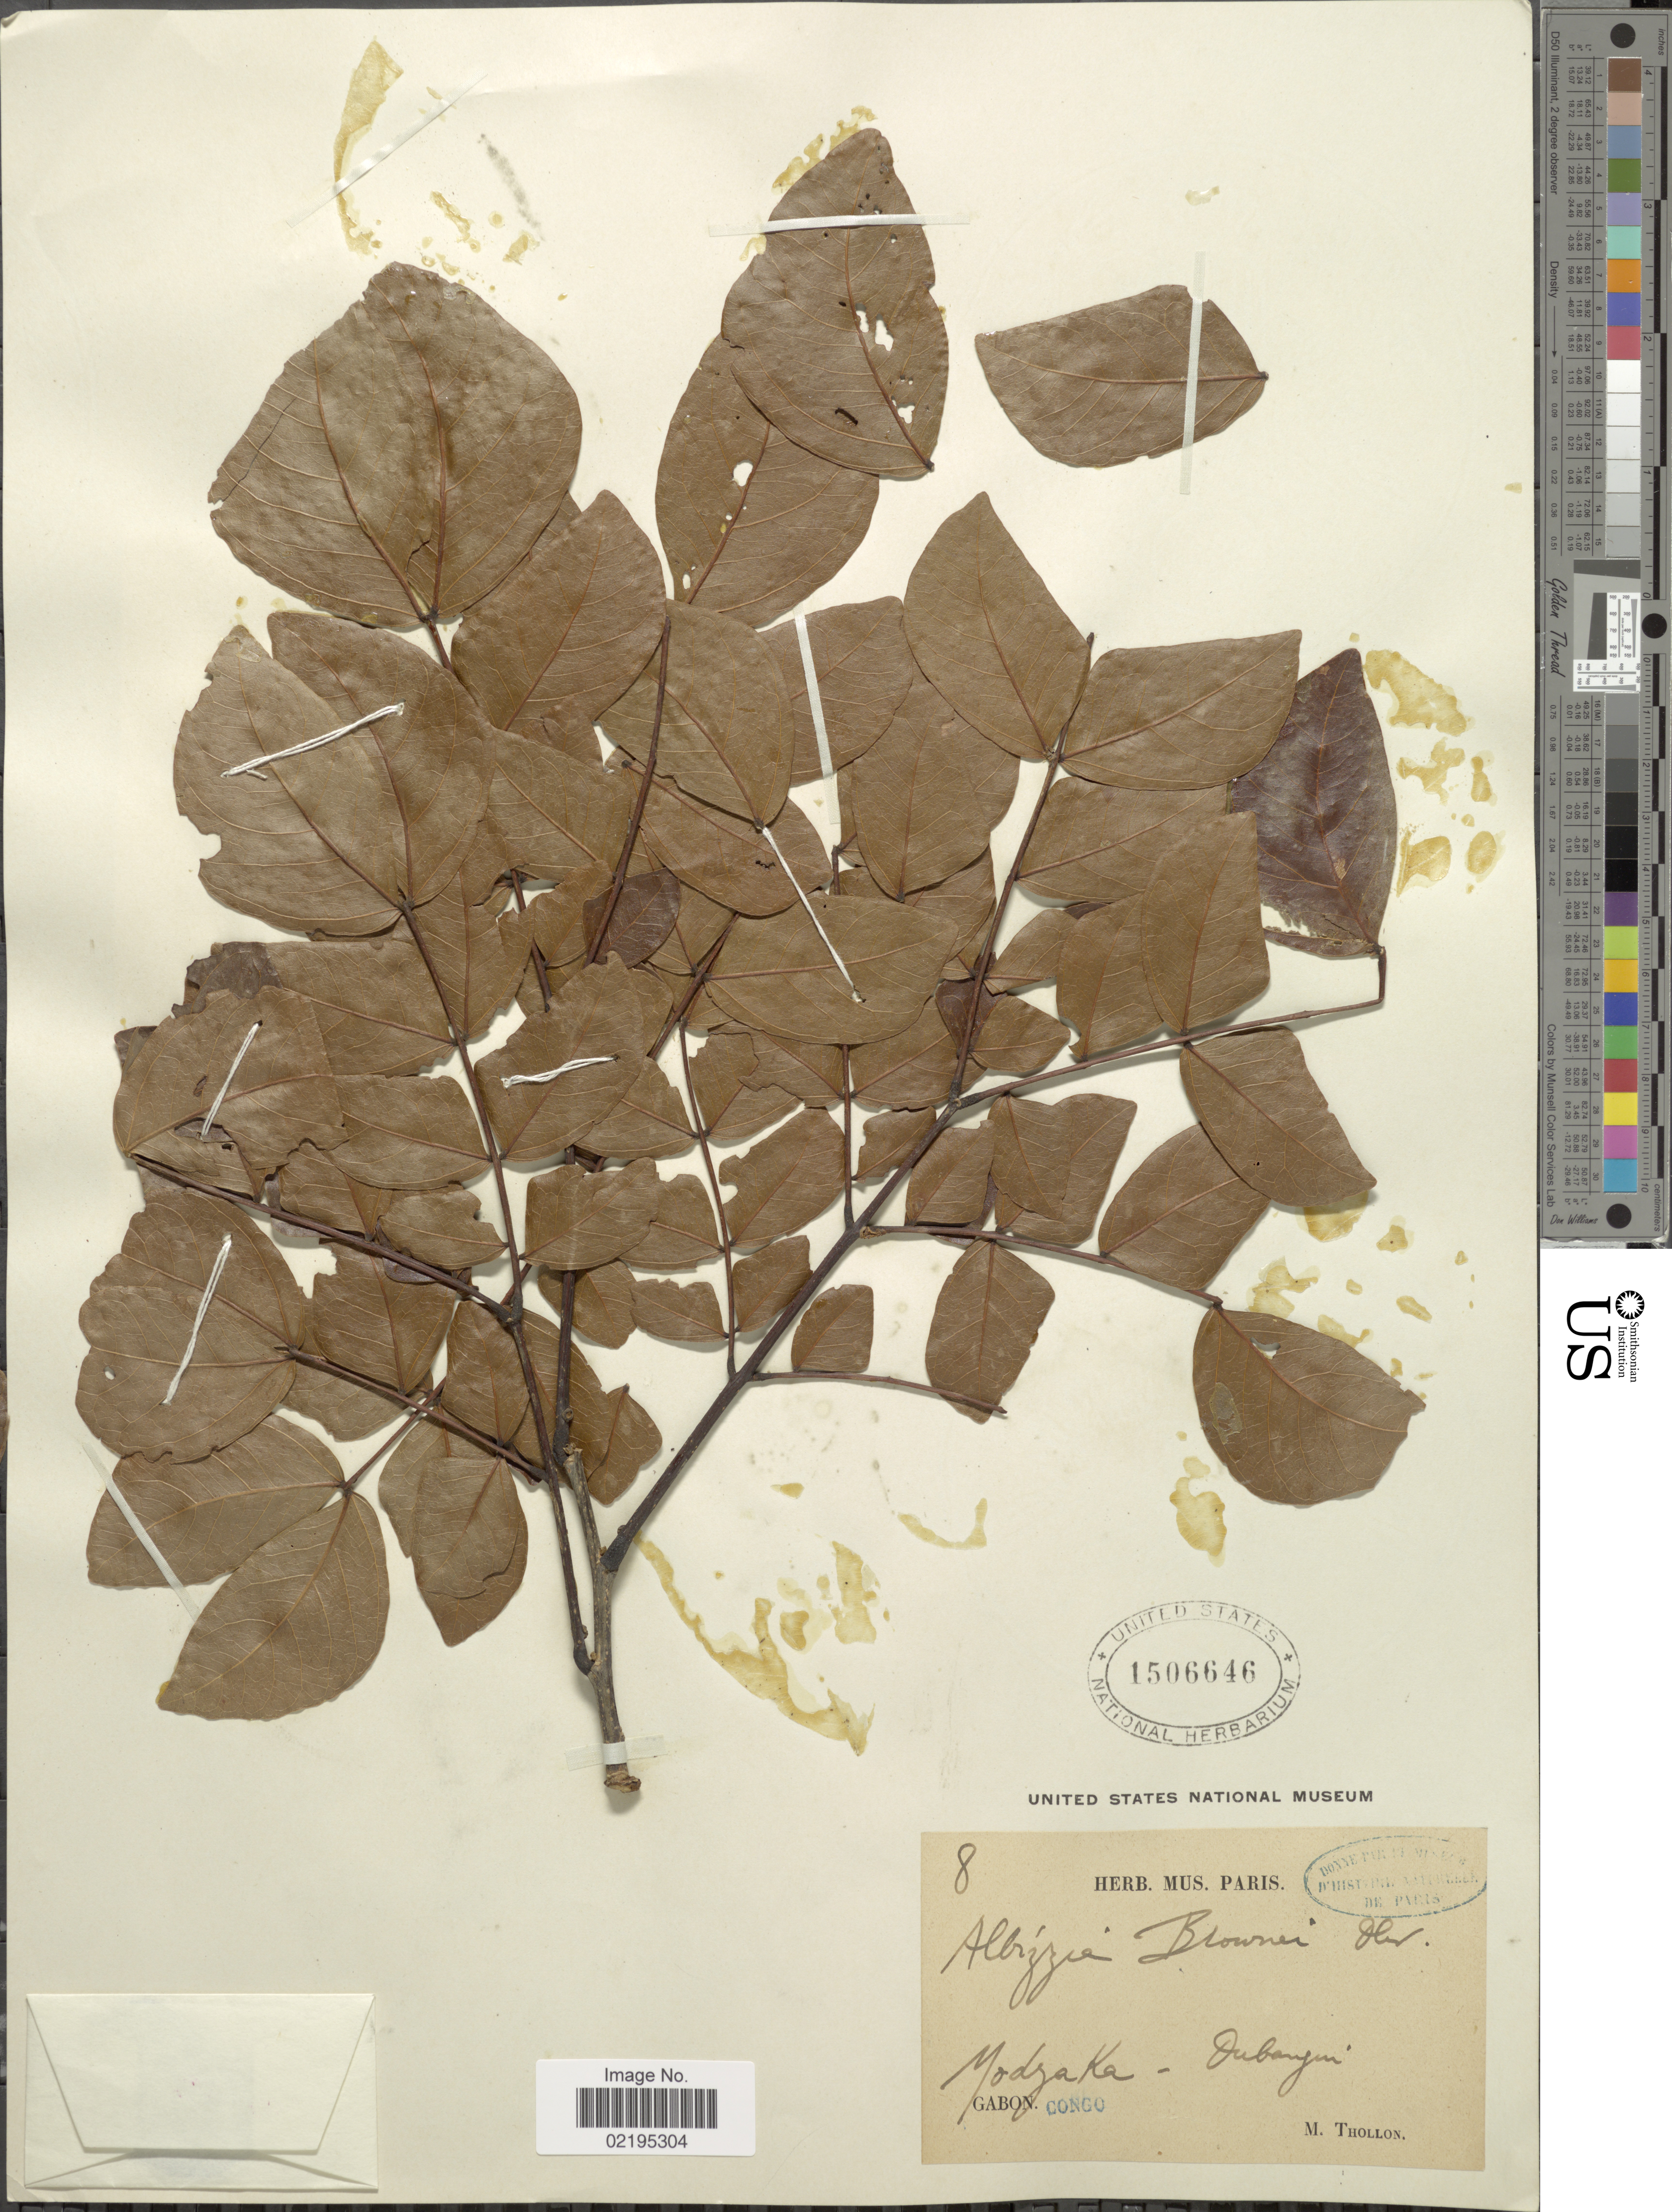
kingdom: Plantae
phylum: Tracheophyta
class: Magnoliopsida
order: Fabales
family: Fabaceae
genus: Albizia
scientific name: Albizia brownei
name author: (Walp.) Oliv.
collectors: M. Thollon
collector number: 8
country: Gabon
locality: Modraka - Oubayin, Congo [interpreted]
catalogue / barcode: US 1506646